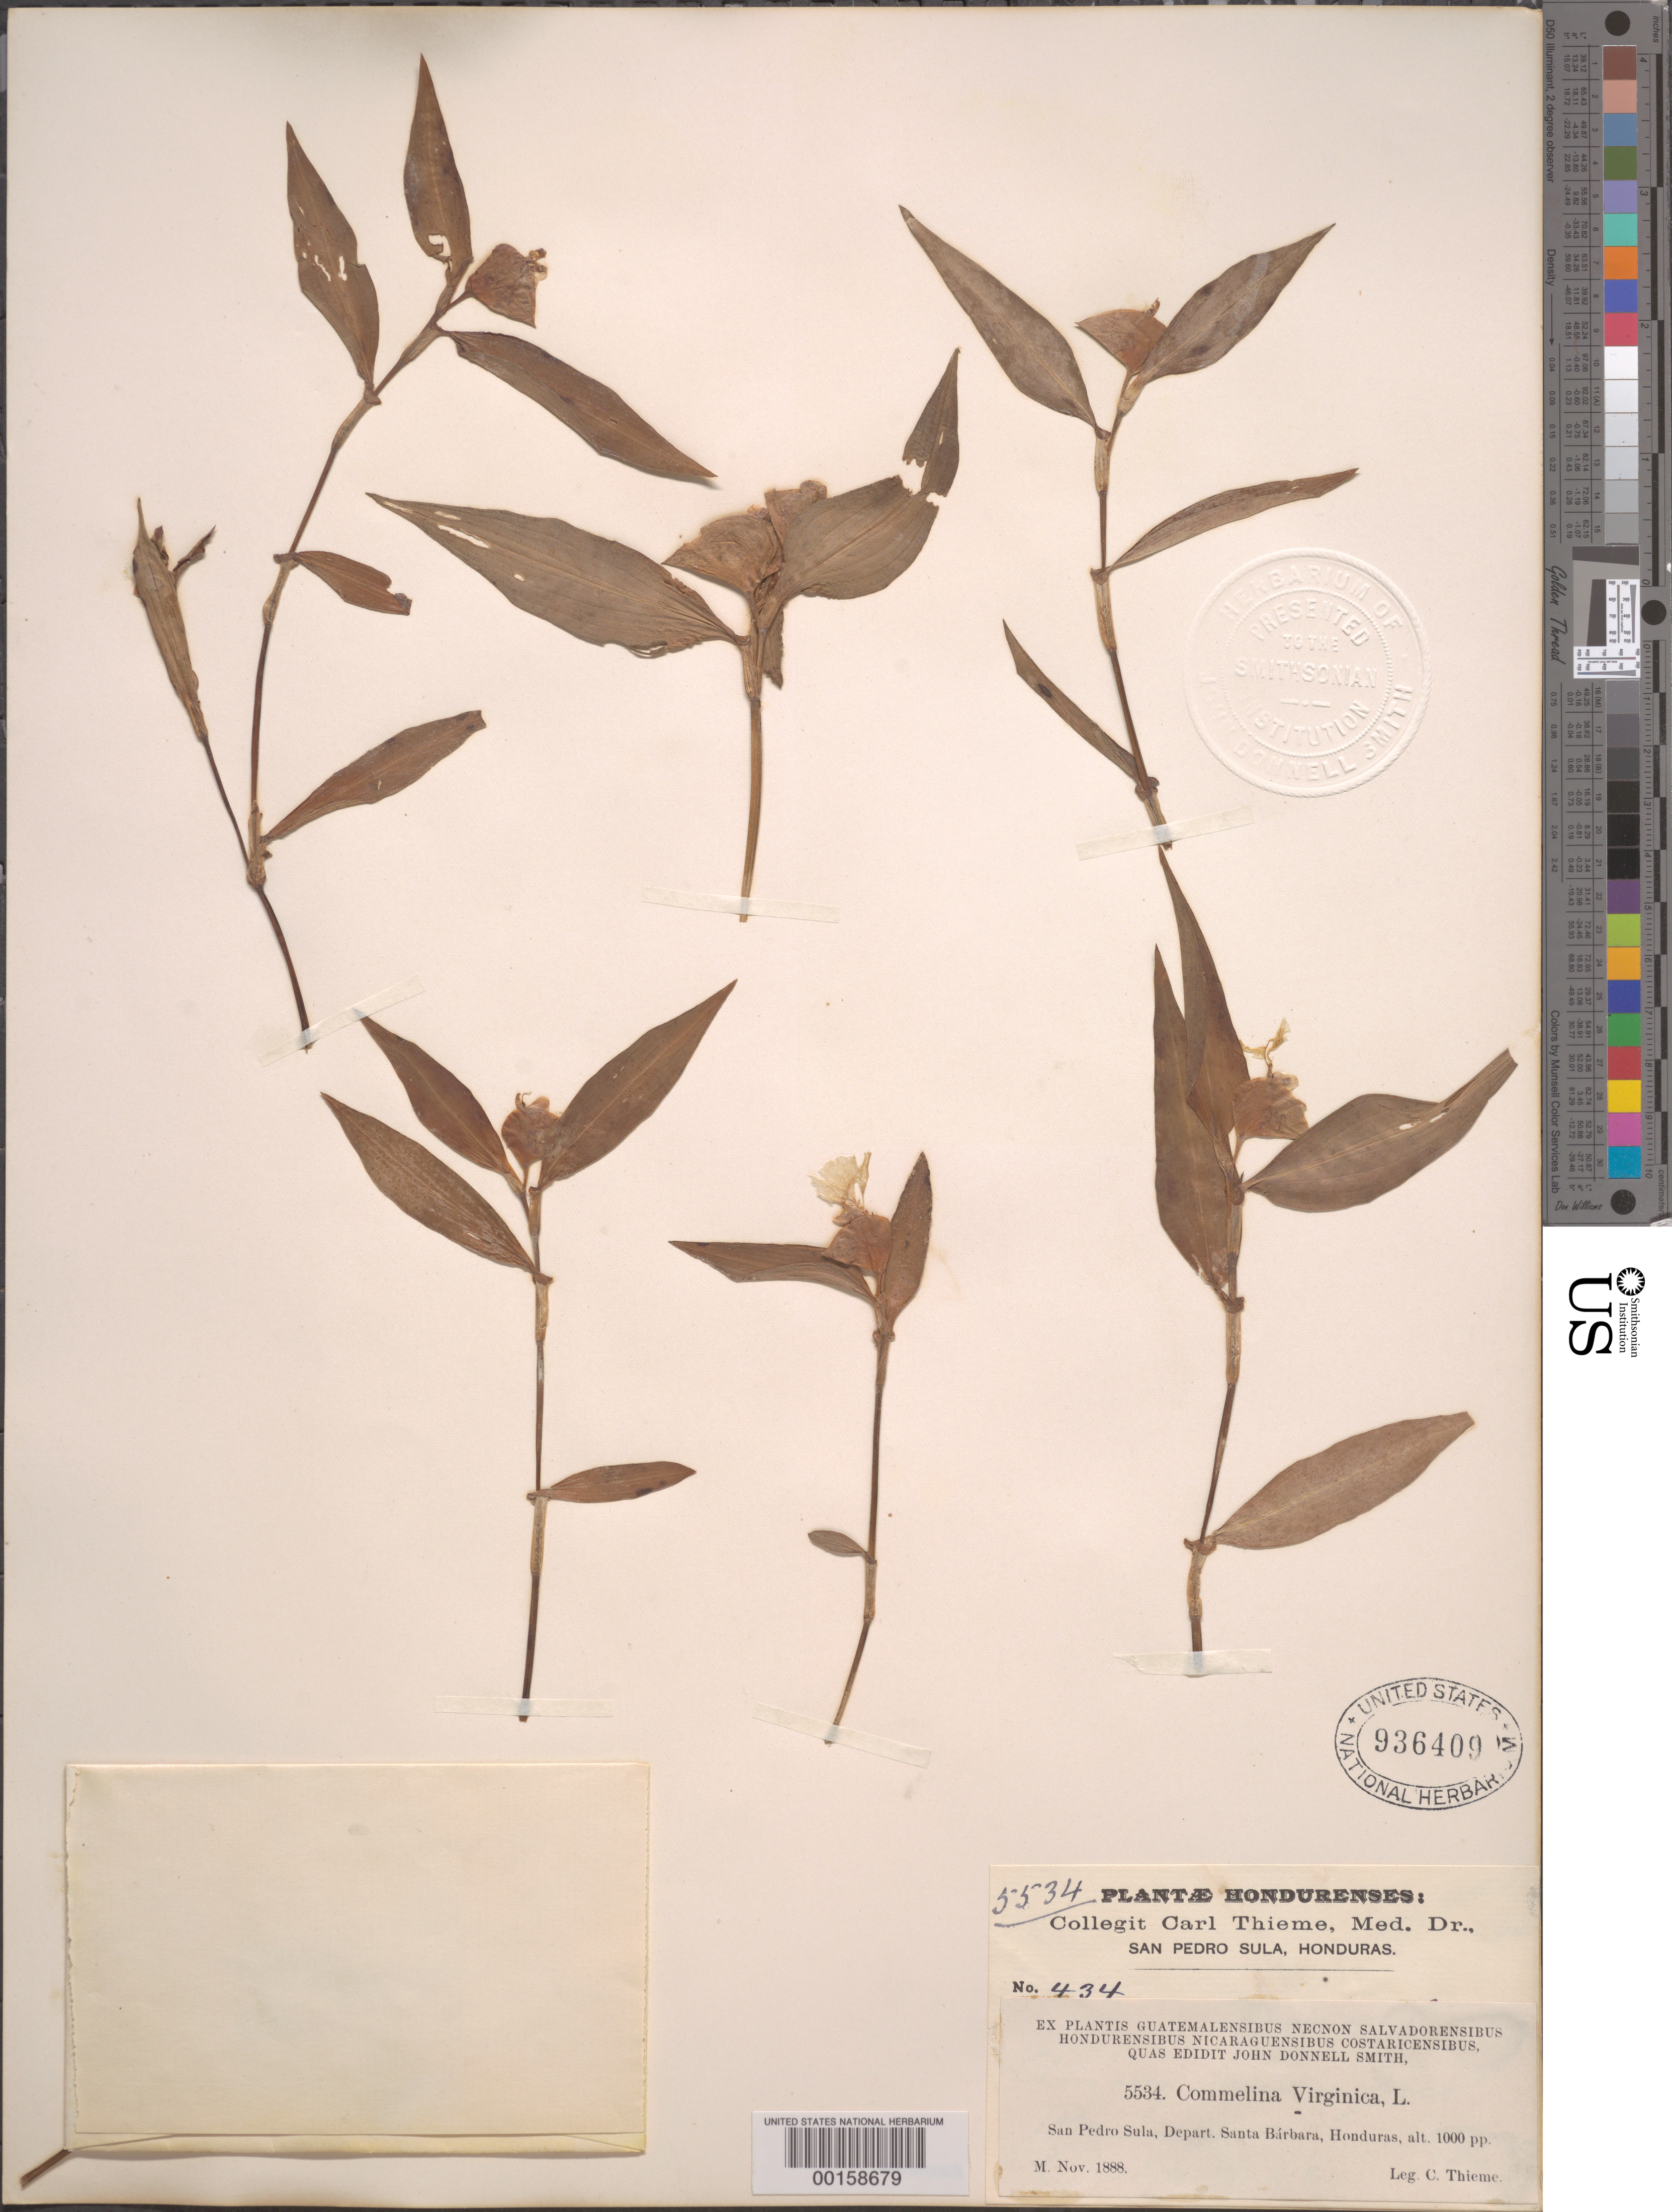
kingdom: Plantae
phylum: Tracheophyta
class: Liliopsida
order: Commelinales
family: Commelinaceae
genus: Commelina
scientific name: Commelina erecta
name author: L.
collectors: C. Thieme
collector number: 5534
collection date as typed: Nov 1888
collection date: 1888-11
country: Honduras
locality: San pedro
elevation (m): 305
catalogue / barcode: US 936409